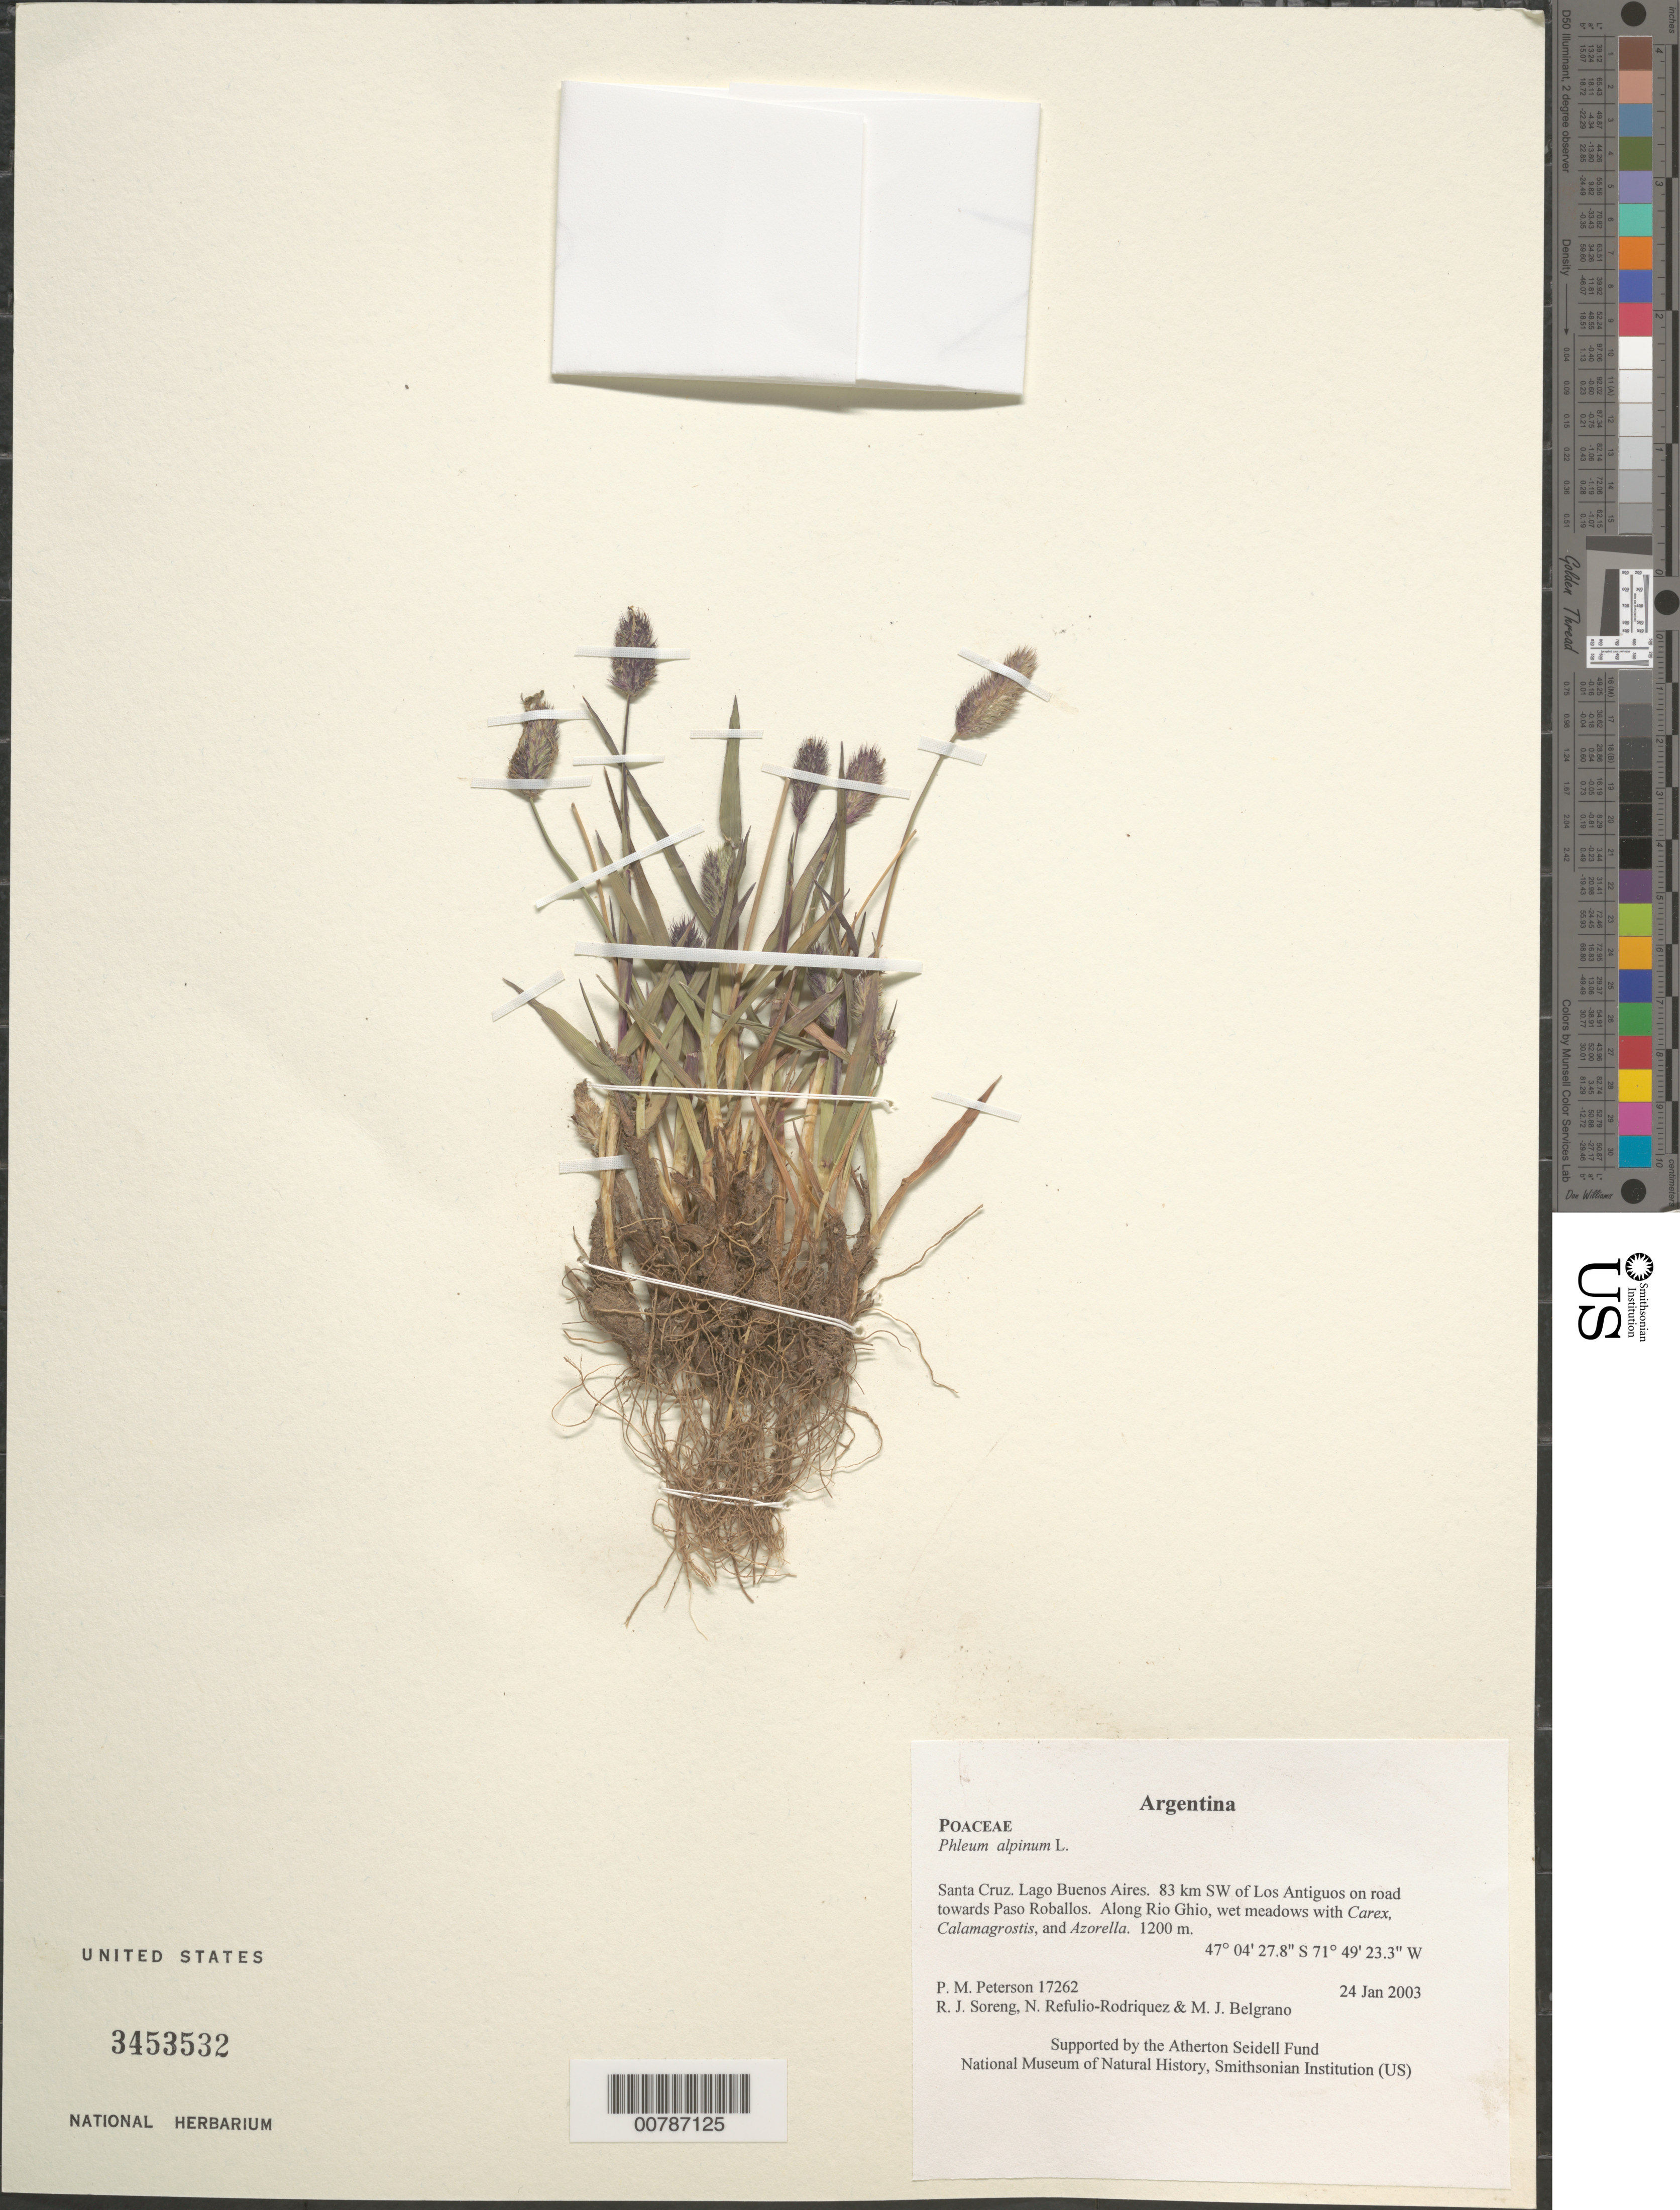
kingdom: Plantae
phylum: Tracheophyta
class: Liliopsida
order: Poales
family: Poaceae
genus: Phleum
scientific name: Phleum alpinum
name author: L.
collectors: P. M. Peterson, R. J. Soreng, N. Refulio-Rodríguez & M. Belgrano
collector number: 17262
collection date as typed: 24 Jan 2003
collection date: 2003-01-24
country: Argentina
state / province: Santa Cruz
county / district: Lago Buenos Aires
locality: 83 km SW of Los Antiguos on road towards Paso Roballos. Along Rio Ghio, wet meadows with Carex, Calamagrostis, and Azorella.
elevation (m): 1200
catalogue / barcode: US 3453532